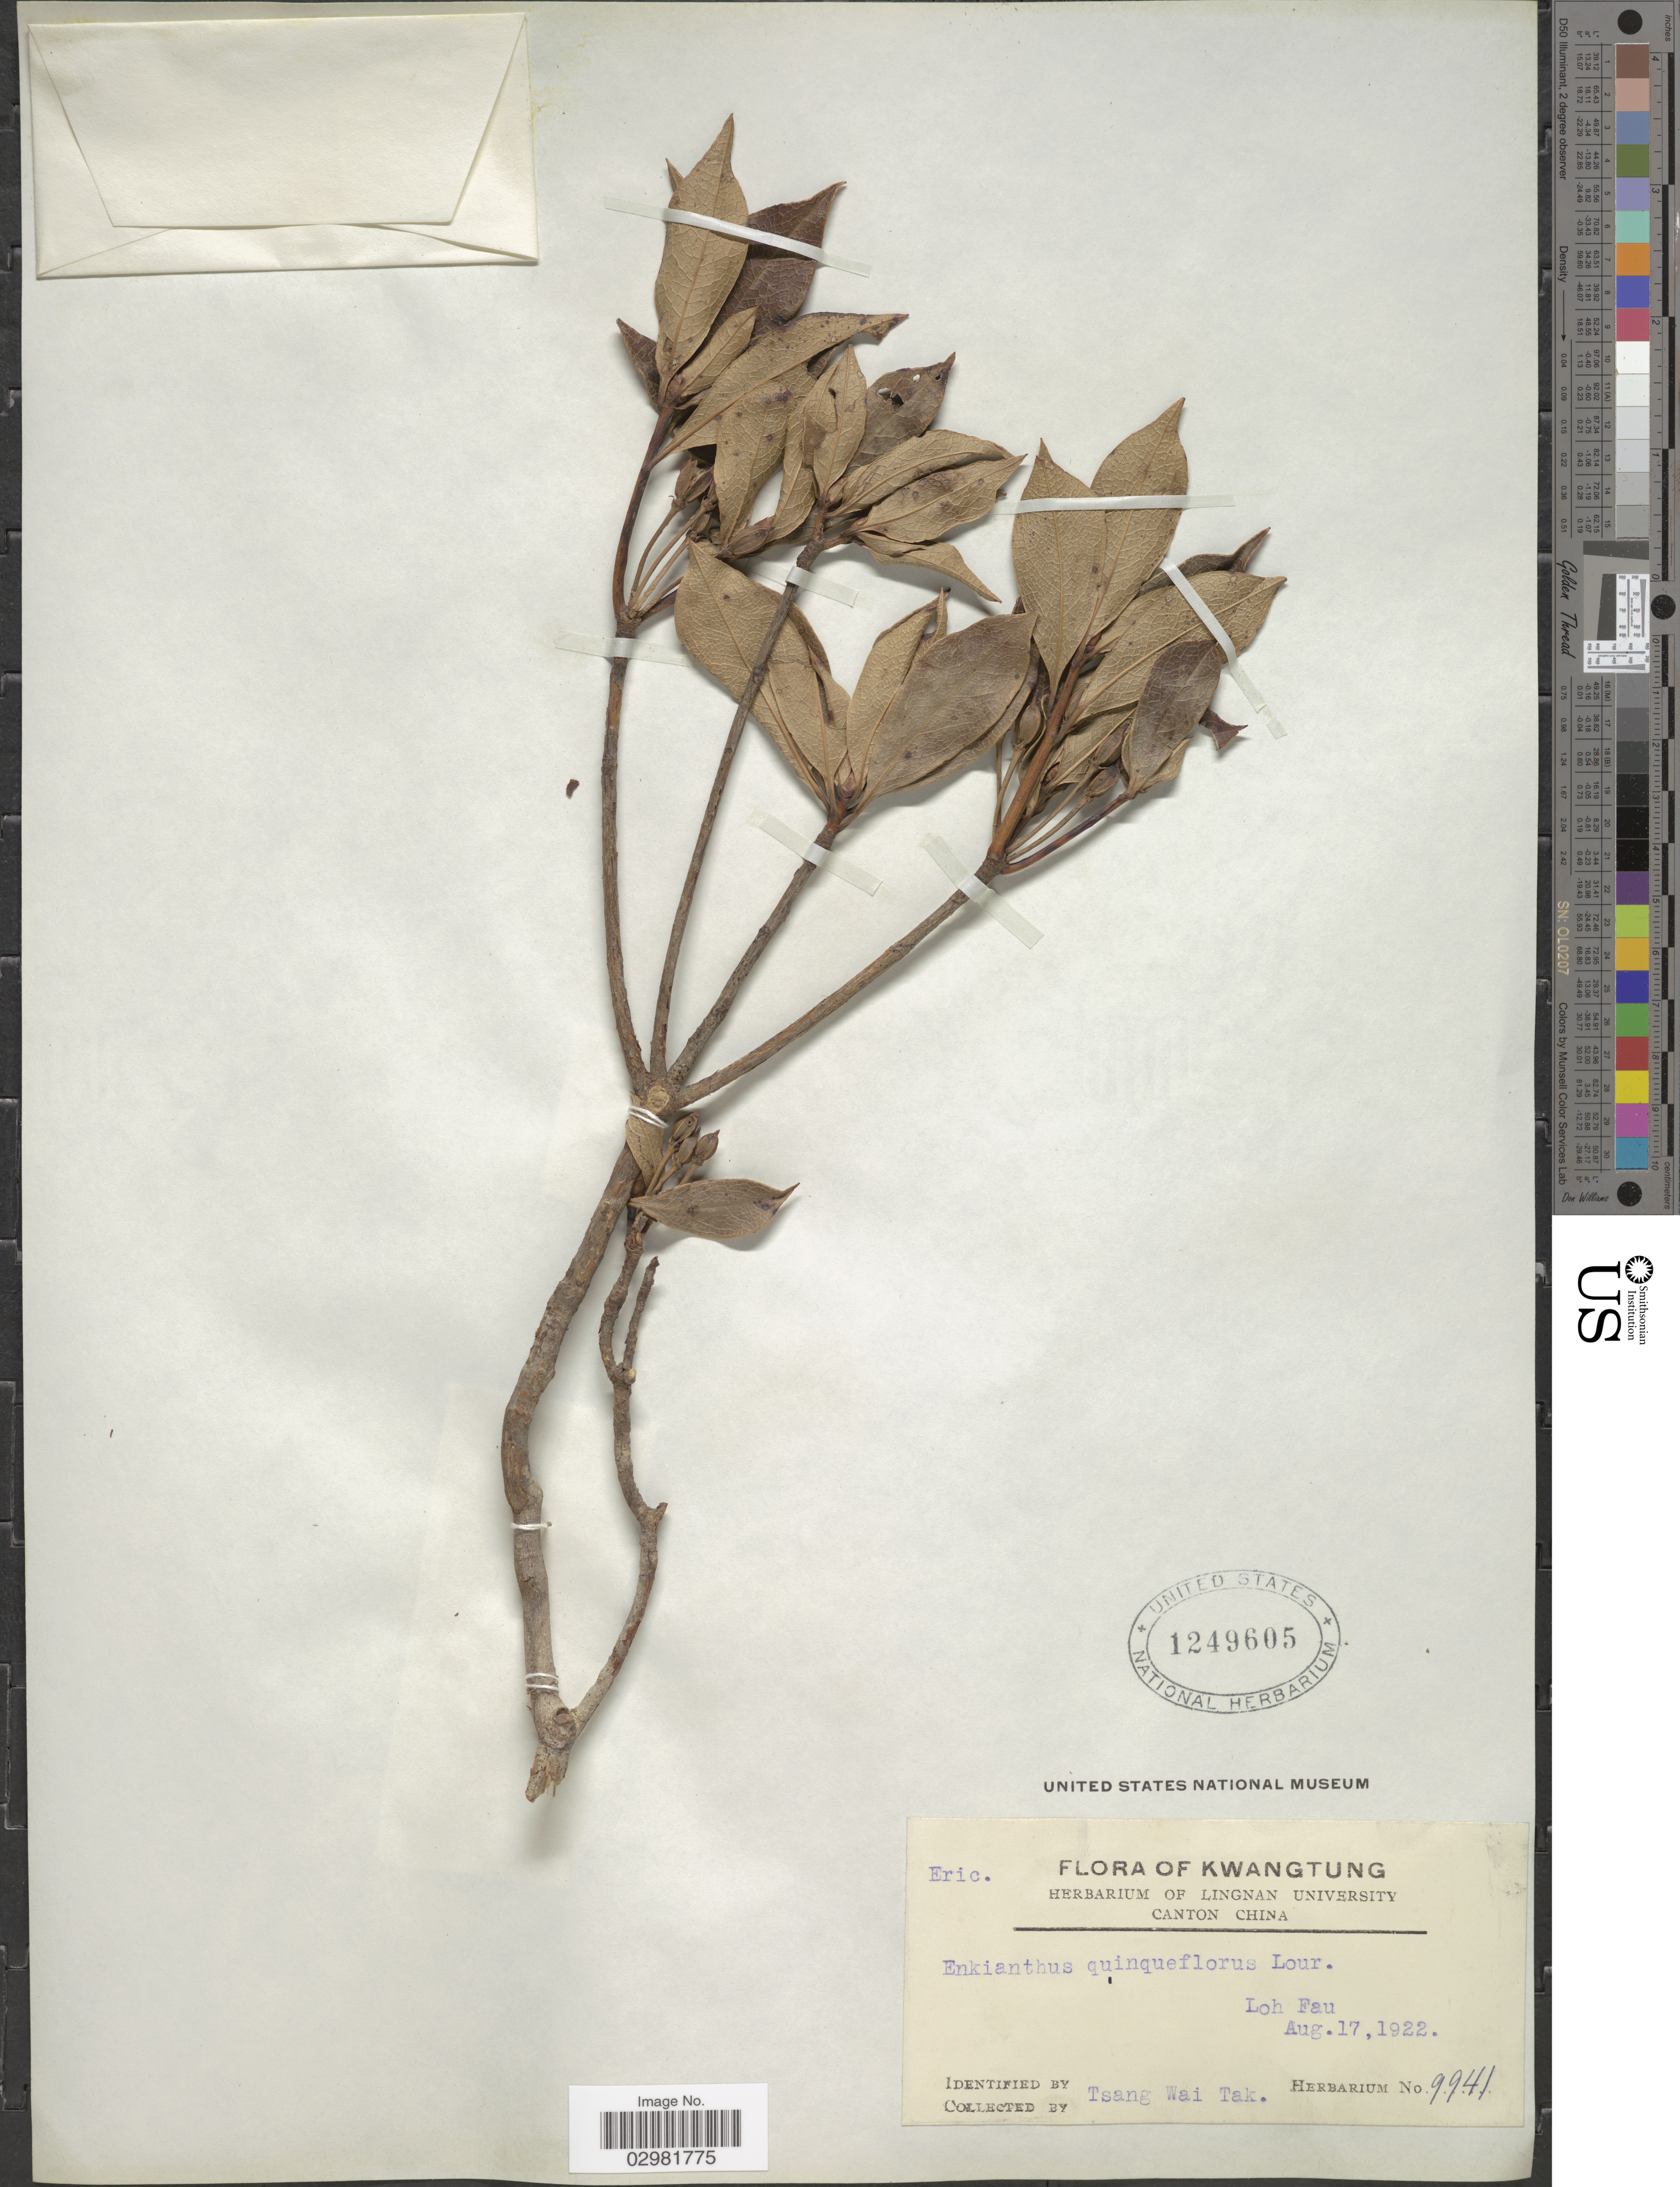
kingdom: Plantae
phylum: Tracheophyta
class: Magnoliopsida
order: Ericales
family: Ericaceae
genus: Enkianthus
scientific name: Enkianthus quinqueflorus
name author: Lour.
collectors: W. T. Tsang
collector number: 9941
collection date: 1922-08-17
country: China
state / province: Guangdong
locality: Kwantung. Loh Fau.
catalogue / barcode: US 1249605